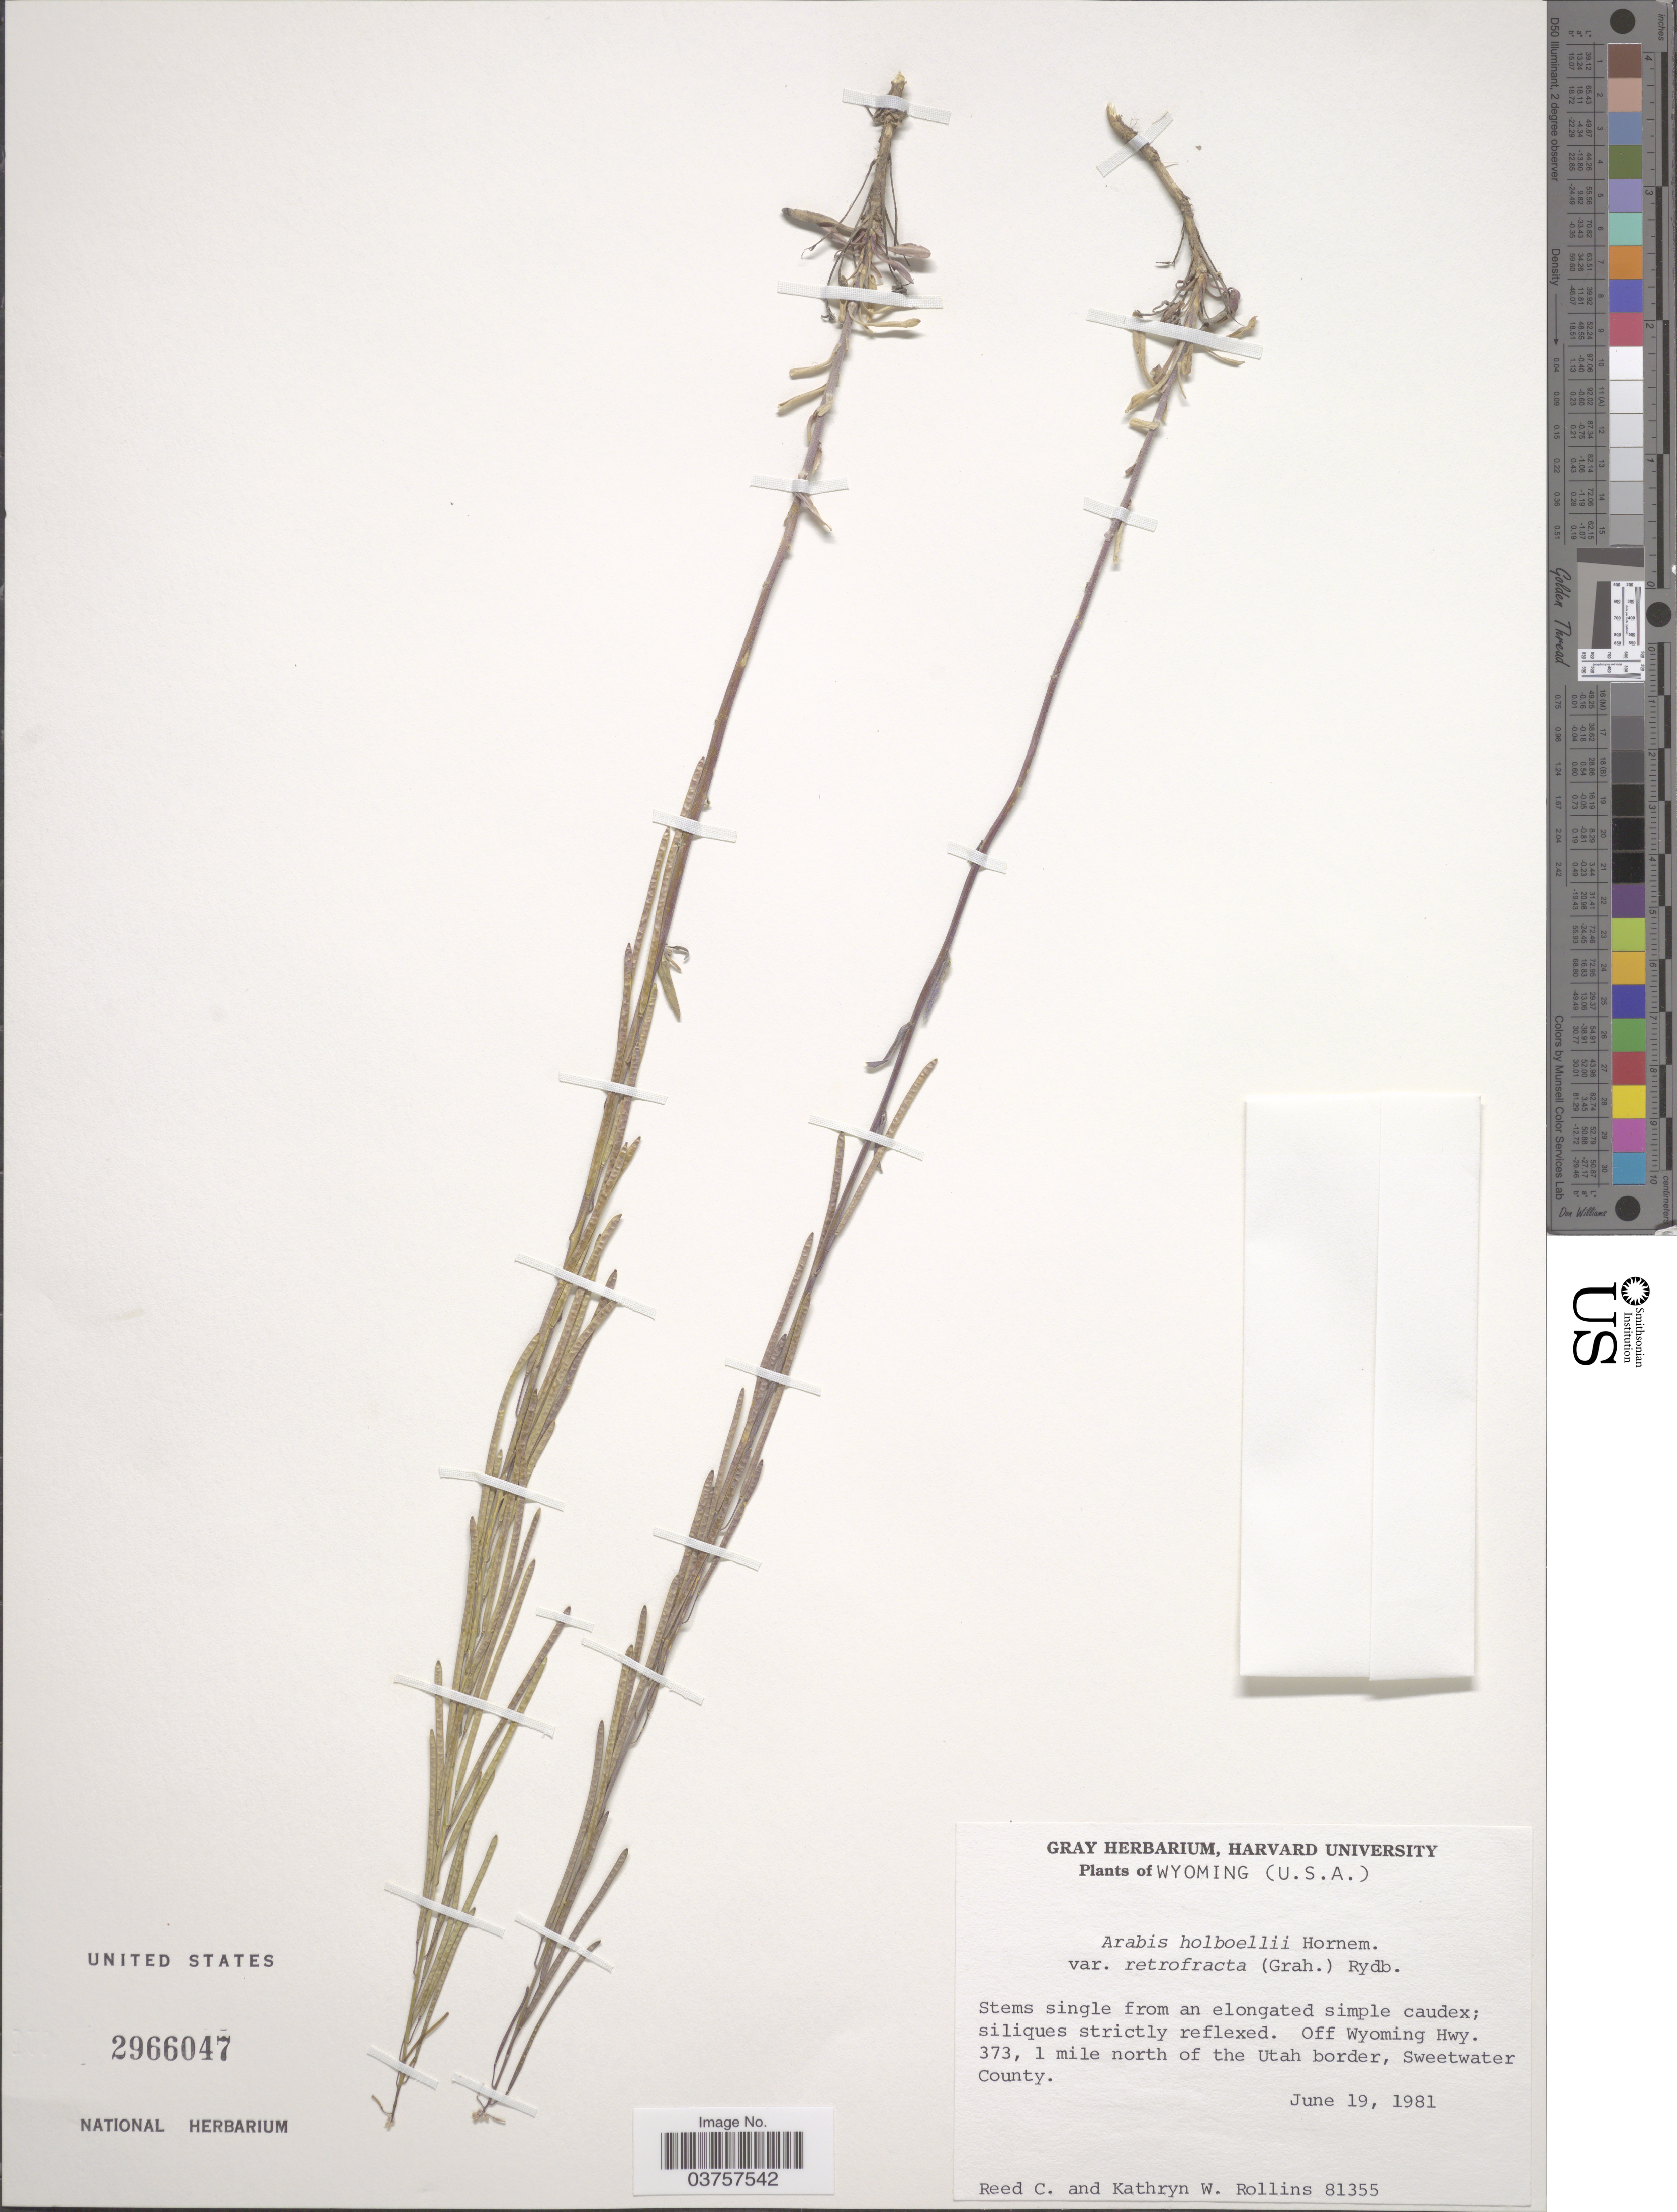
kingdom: Plantae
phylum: Tracheophyta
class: Magnoliopsida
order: Brassicales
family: Brassicaceae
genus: Arabis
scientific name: Arabis holboellii var. retrofracta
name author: Rydb.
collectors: R. C. Rollins & K. W. Rollins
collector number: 81355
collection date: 1981-06-19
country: United States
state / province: Wyoming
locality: Off Wyoming Hwy. 373, 1 mile north of the Utah border, Sweetwater County.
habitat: off highway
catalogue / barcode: US 2966047